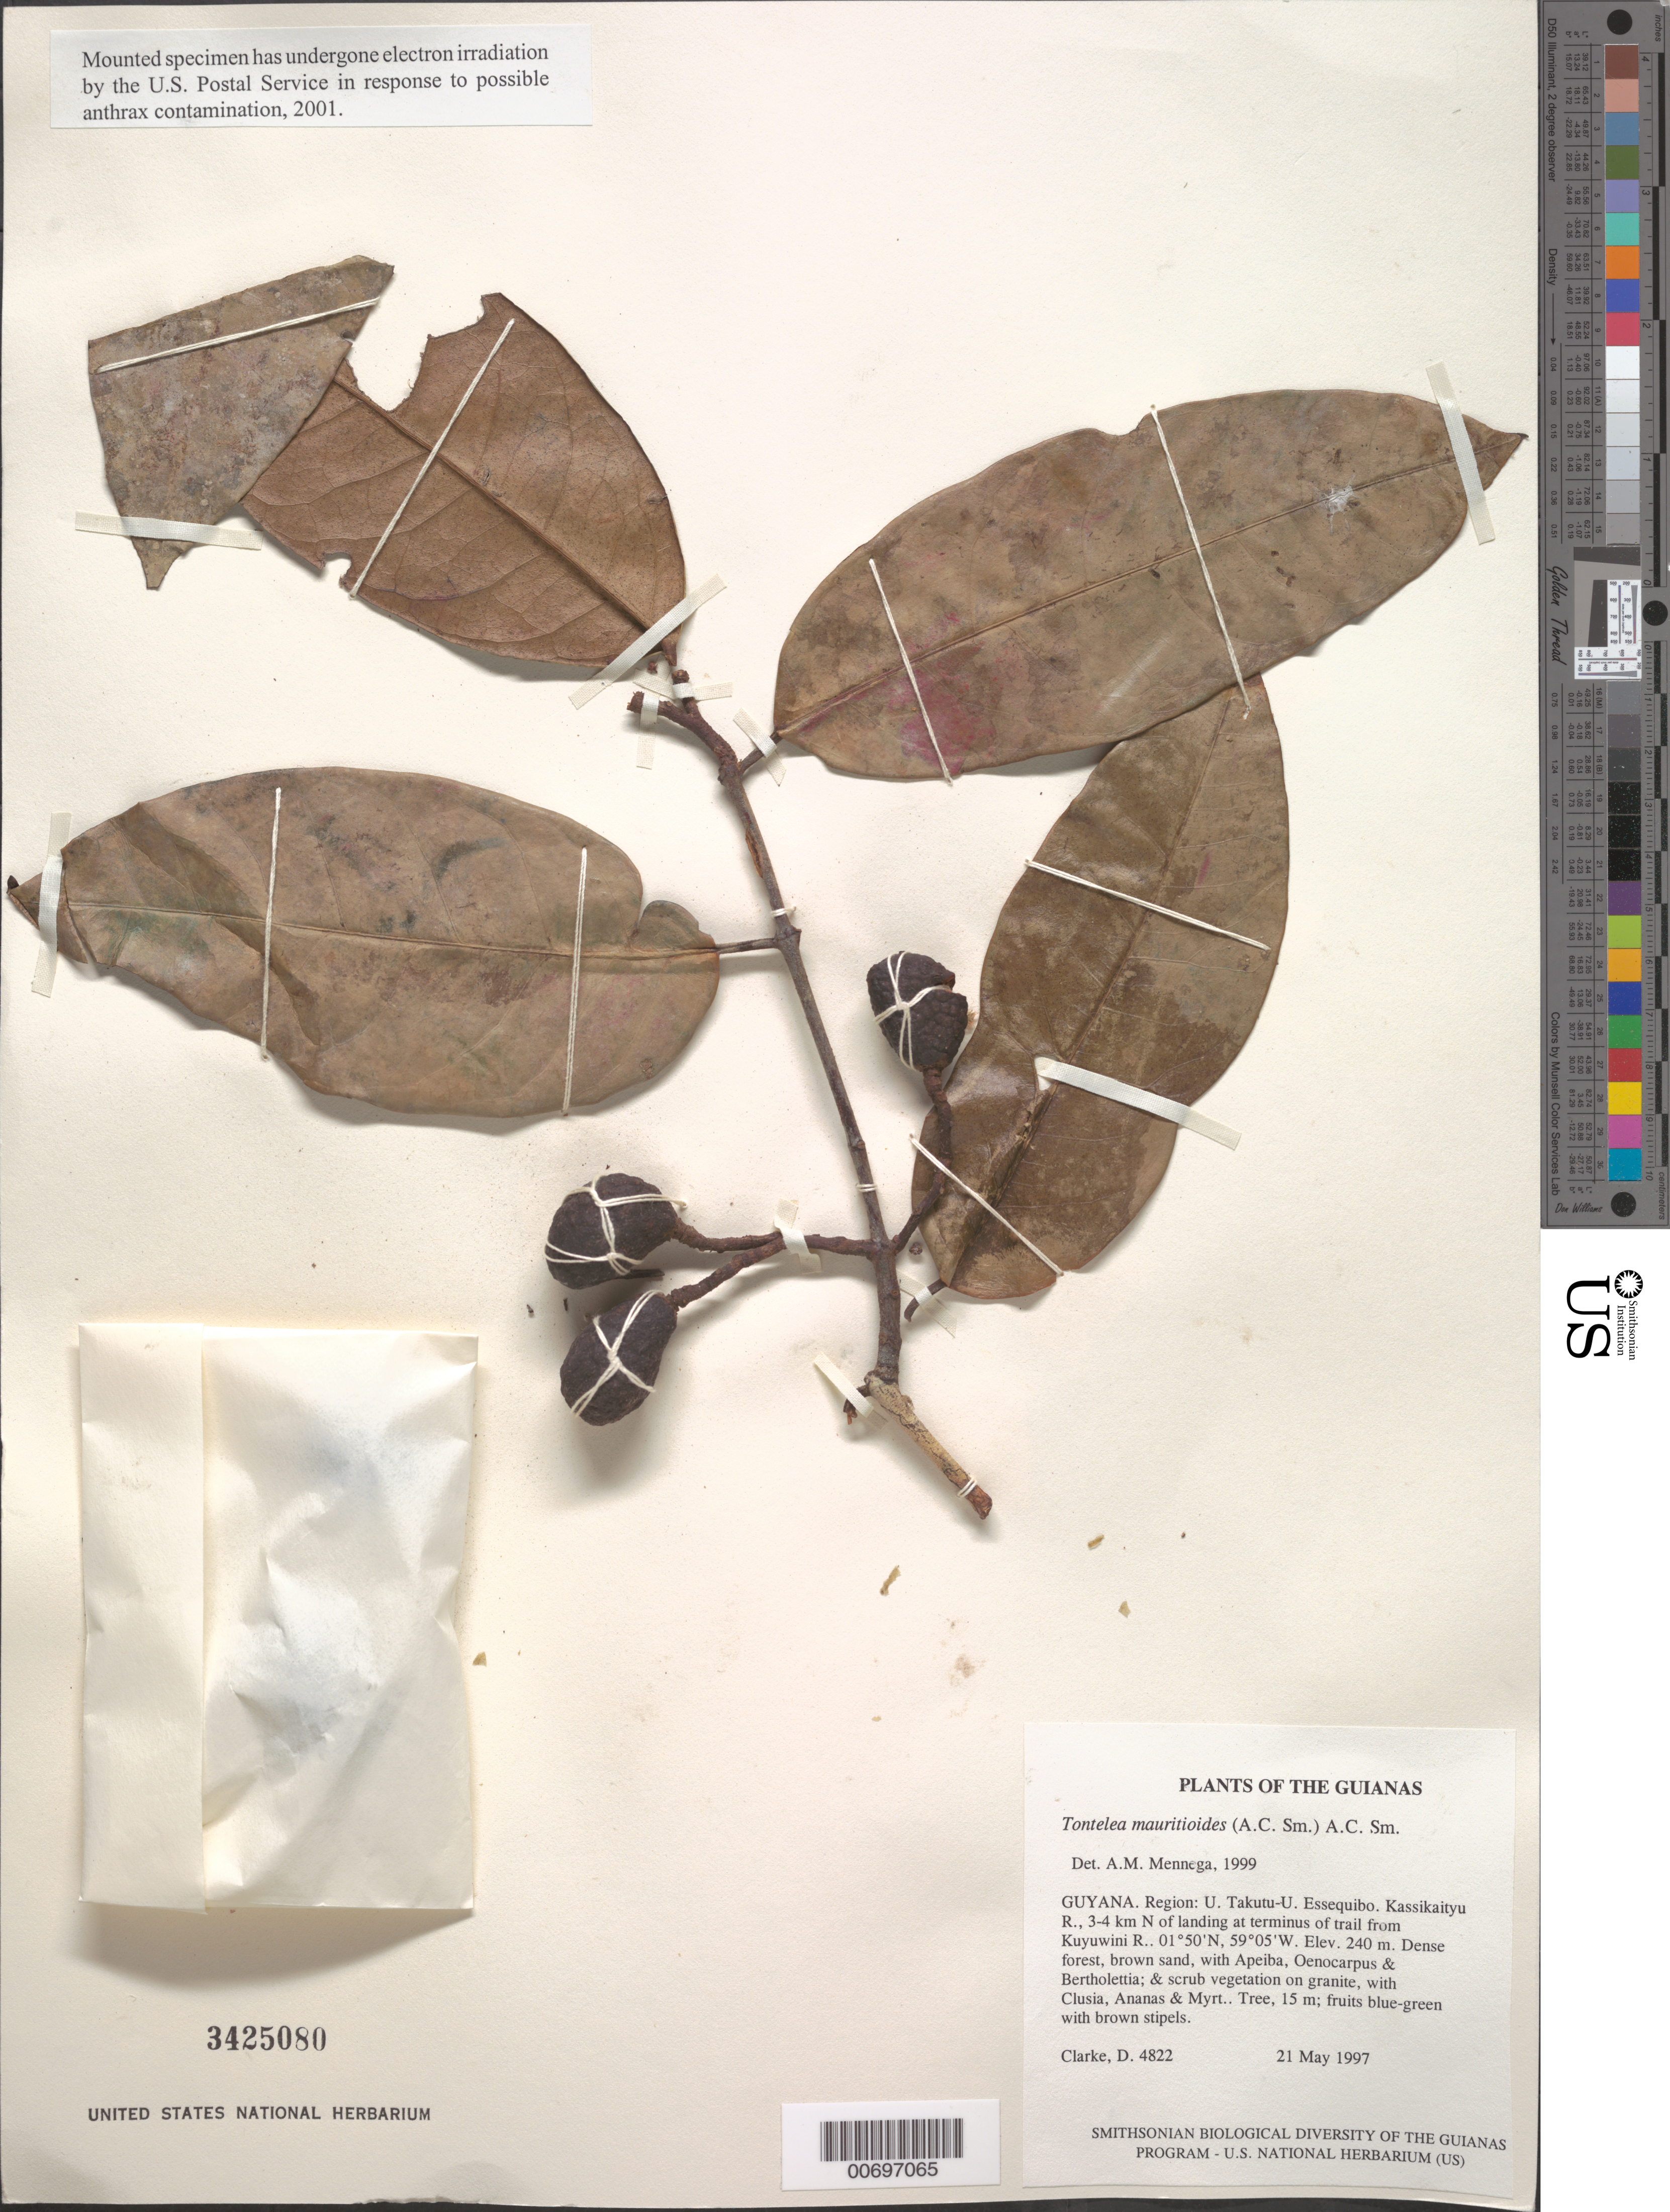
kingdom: Plantae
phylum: Tracheophyta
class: Magnoliopsida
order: Celastrales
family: Celastraceae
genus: Tontelea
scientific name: Tontelea mauritioides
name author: (A.C. Sm.) A.C. Sm.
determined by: Mennega, A. M. W.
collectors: H. D. Clarke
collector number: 4822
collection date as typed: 21 May 1997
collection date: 1997-05-21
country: Guyana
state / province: U. Takutu-U. Essequibo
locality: Kassikaityu R., 3-4 km N of landing at terminus of trail from Kuyuwini R.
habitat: Dense forest, brown sand, with Apeiba, Oenocarpus & Bertholettia; & scrub vegetation on granite, with Clusia, Ananas & Myrt.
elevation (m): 240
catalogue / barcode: US 3425080